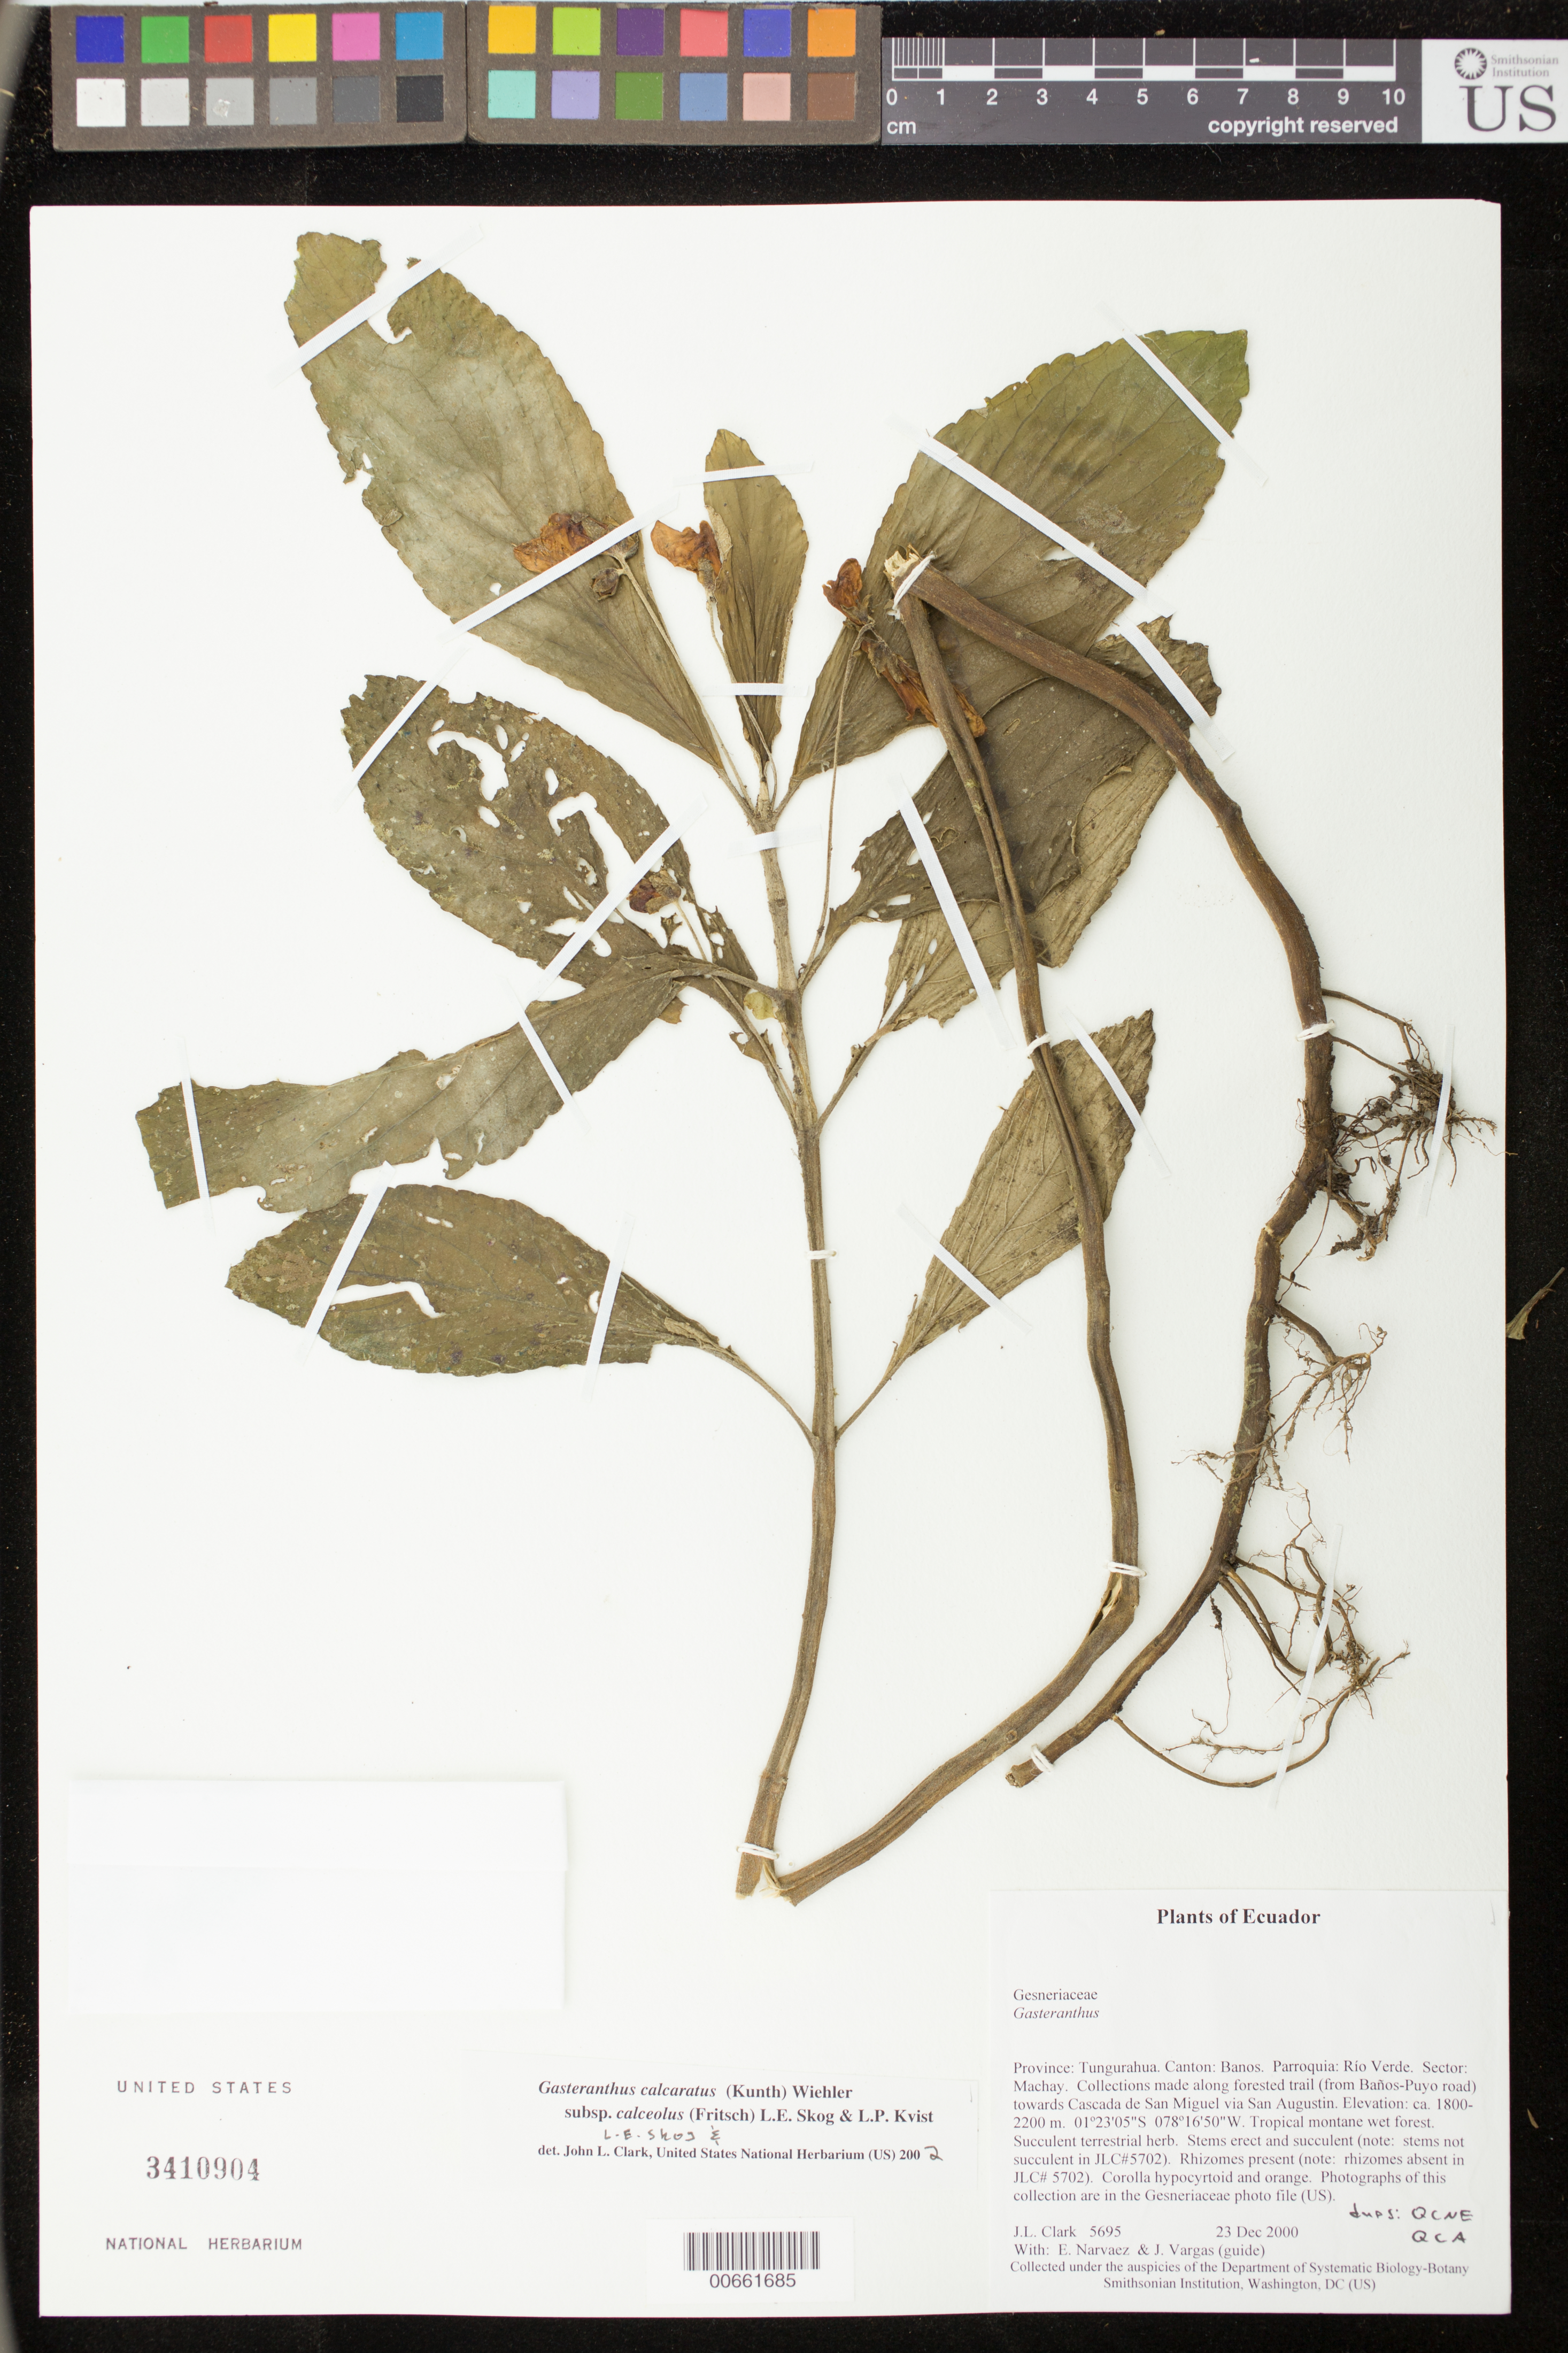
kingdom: Plantae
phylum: Tracheophyta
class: Magnoliopsida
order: Lamiales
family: Gesneriaceae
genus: Gasteranthus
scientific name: Gasteranthus calcaratus subsp. calceolus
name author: (Fritsch) L.E. Skog & L.P. Kvist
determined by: Clark, J. L.; Skog, Laurence E.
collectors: J. L. Clark, E. Narváez & J. Vargas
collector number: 5695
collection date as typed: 23 Dec 2000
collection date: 2000-12-23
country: Ecuador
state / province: Tungurahua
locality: Cantón: Banos. Parroquia: Río Verde. Sector: Machay. Collections made along forested trail (from Baños-Puyo road) towards Cascada de San Miguel via San Augustin.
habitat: Tropical montane wet forest.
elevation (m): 1800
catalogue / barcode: US 3410904